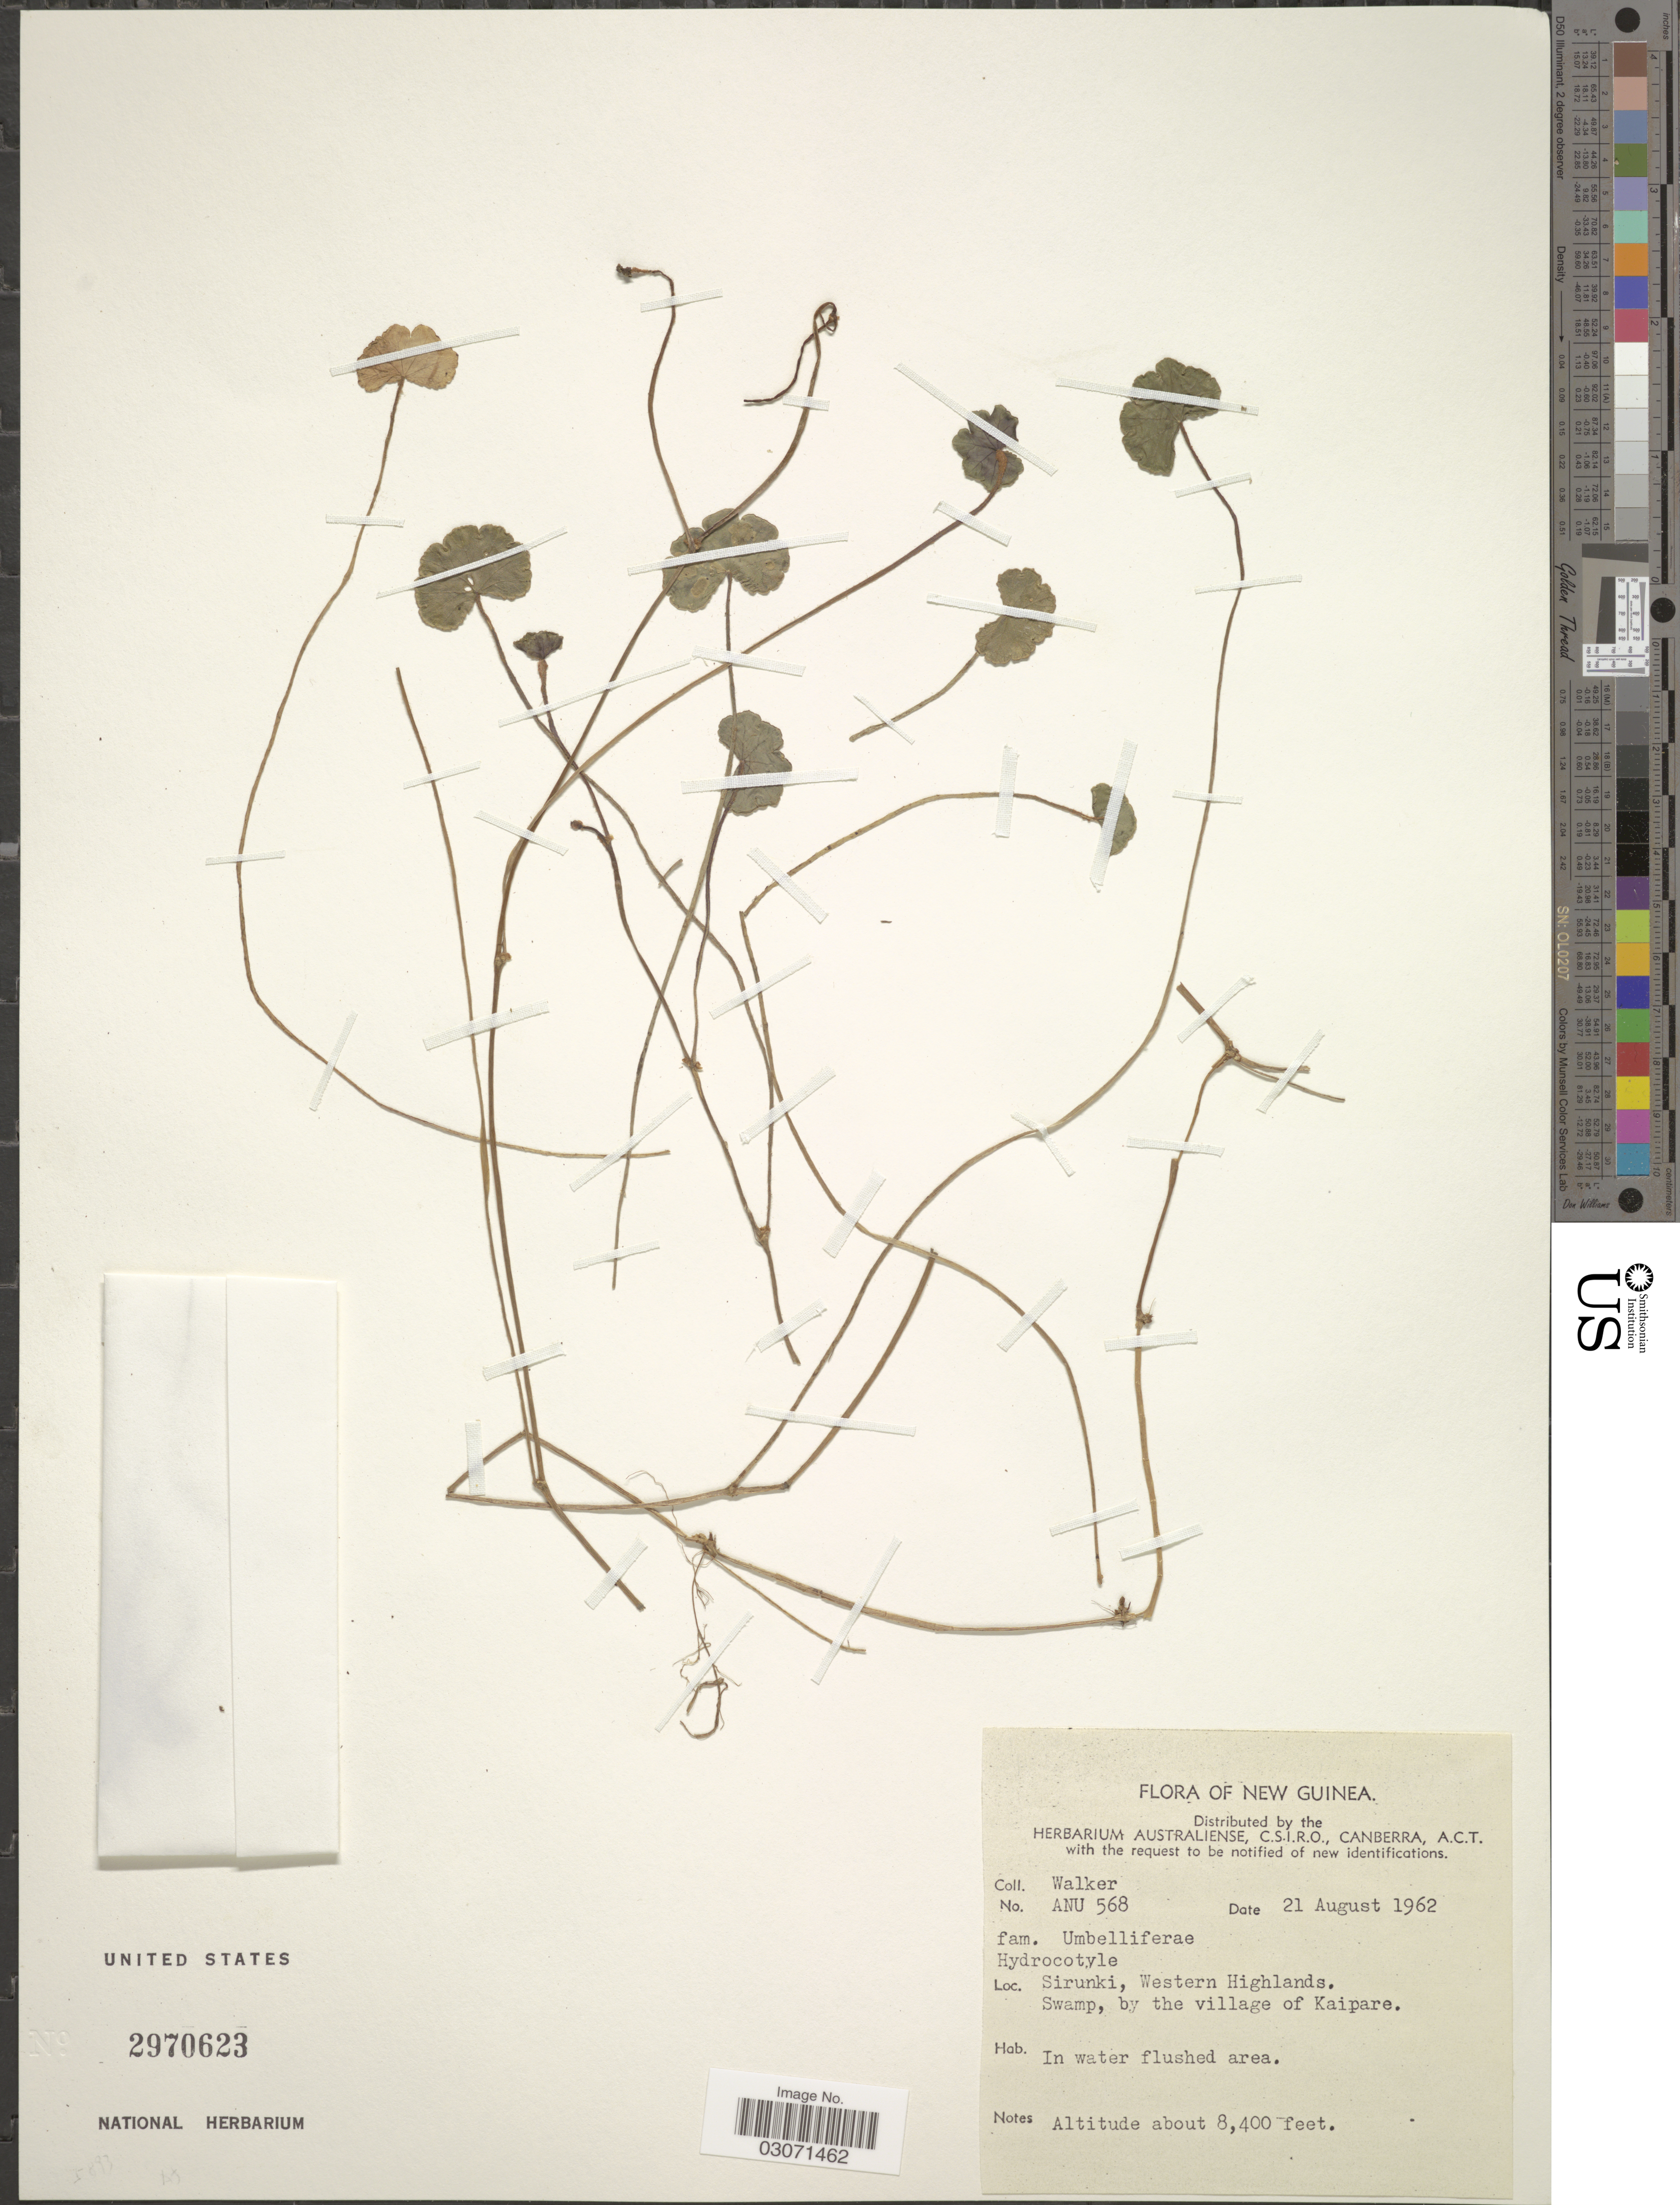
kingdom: Plantae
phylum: Tracheophyta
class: Magnoliopsida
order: Apiales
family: Araliaceae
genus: Hydrocotyle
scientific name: Hydrocotyle sp.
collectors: -. Walker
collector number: ANU 568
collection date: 1962-08-21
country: Papua New Guinea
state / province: Western Highlands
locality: New Guinea. Sirunki. Swamp, by the village of Kaipare.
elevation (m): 2560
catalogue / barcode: US 2970623